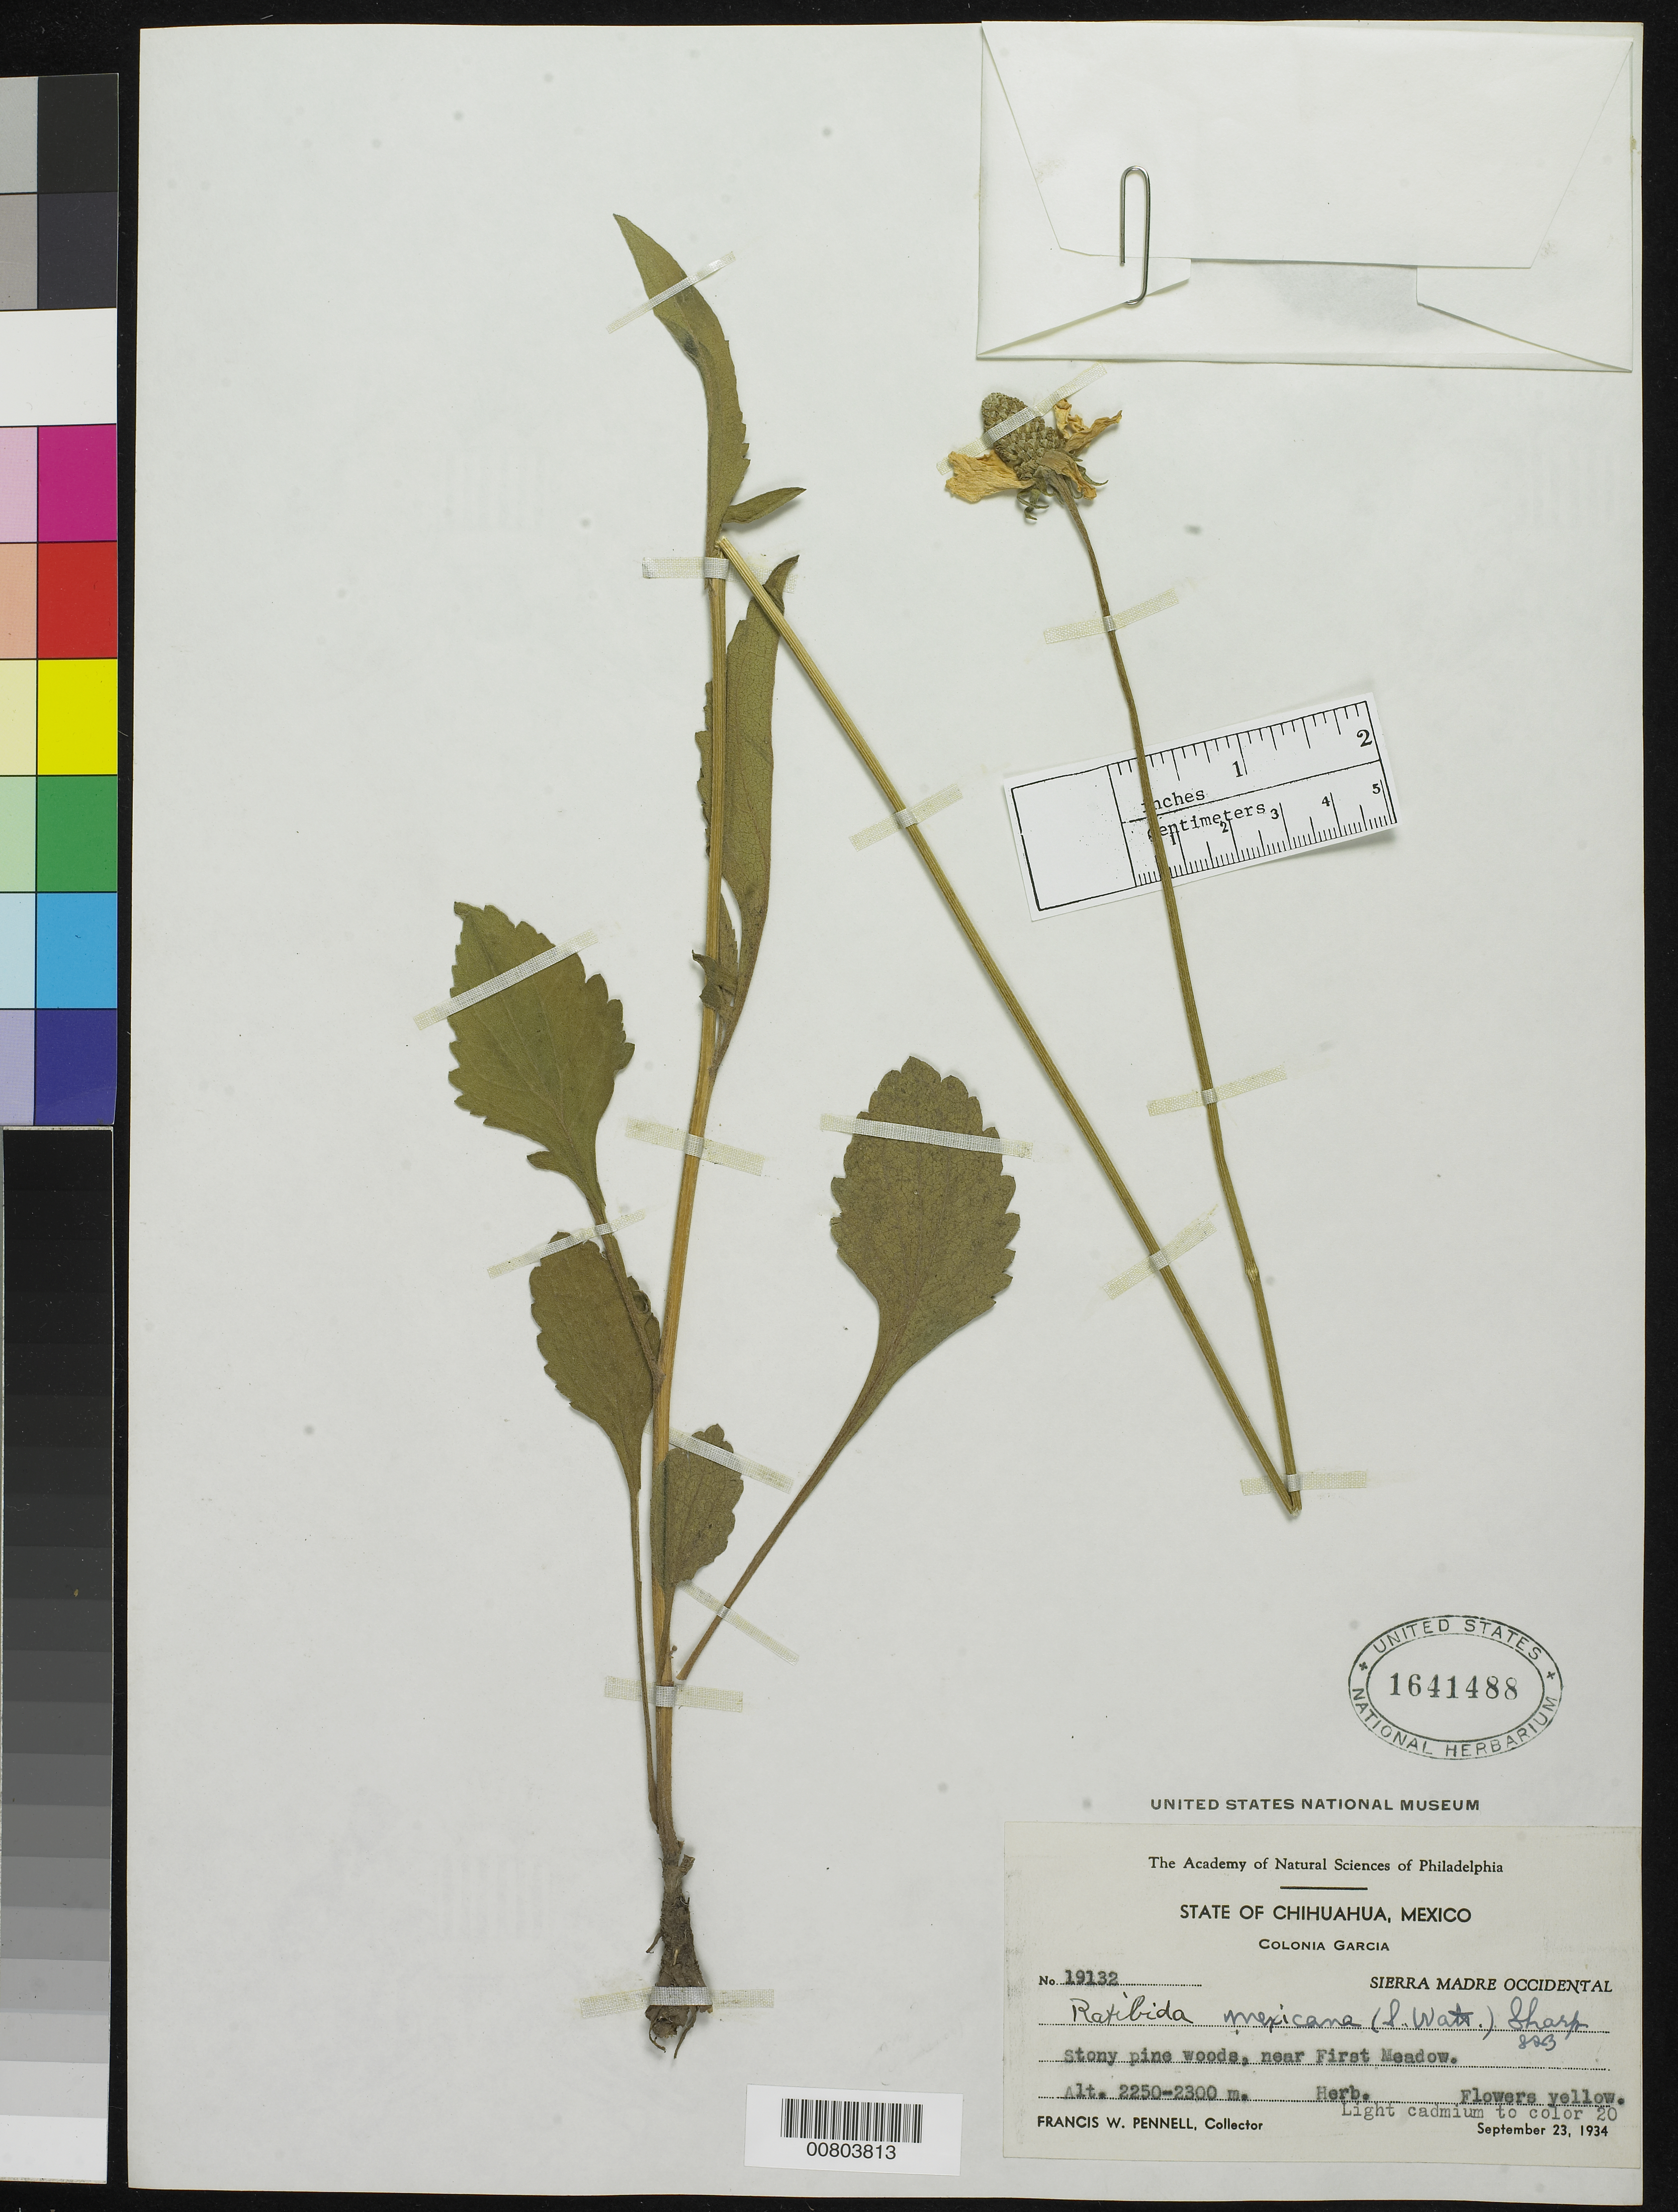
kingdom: Plantae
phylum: Tracheophyta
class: Magnoliopsida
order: Asterales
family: Asteraceae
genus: Ratibida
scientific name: Ratibida mexicana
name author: (S. Watson) W.M. Sharp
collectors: F. W. Pennell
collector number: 19132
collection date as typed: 23 Sep 1934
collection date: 1934-09-23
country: Mexico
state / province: Chihuahua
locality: Colonia García, Sierra Madre Occidental, Chihuahua.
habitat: Stony Pine woods, near First meadow.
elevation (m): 2300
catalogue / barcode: US 1641488